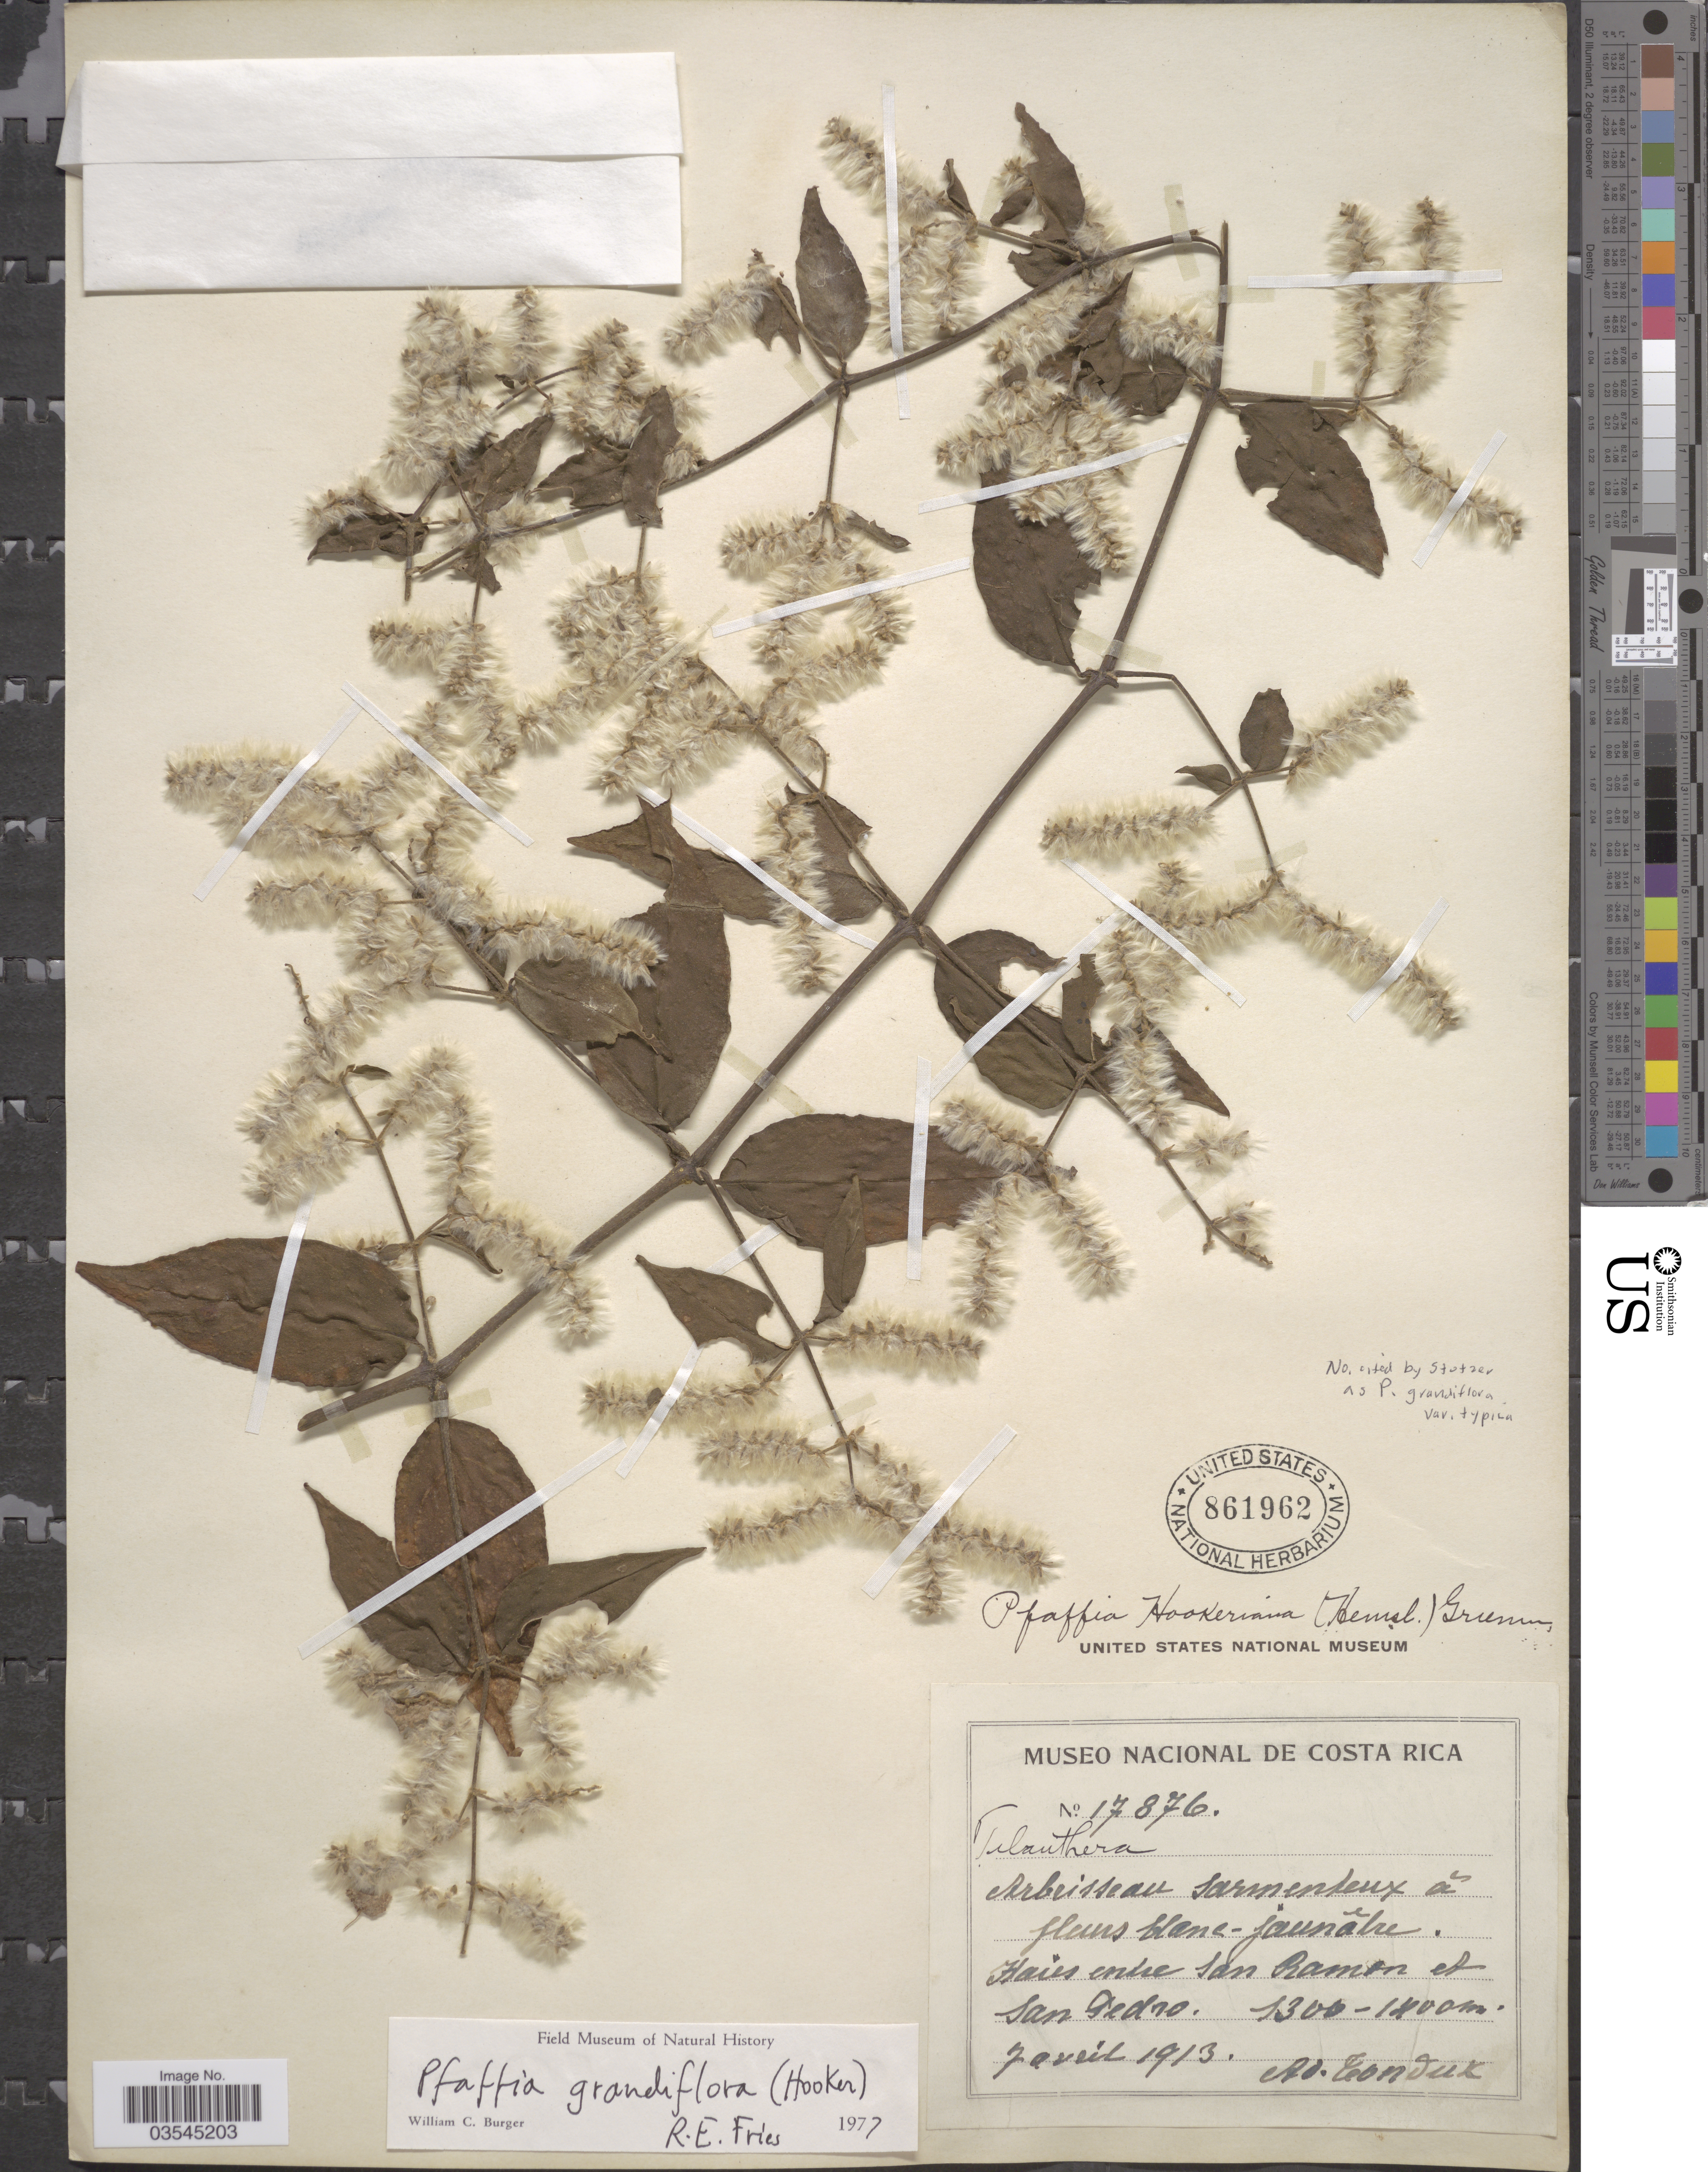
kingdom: Plantae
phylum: Tracheophyta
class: Magnoliopsida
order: Caryophyllales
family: Amaranthaceae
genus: Pfaffia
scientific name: Pfaffia grandiflora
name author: (Hook.) R.E. Fr.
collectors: A. Tonduz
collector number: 17876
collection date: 1913-04-07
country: Costa Rica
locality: Haies entre San Ramon et San Pedro.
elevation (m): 1300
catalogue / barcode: US 861962